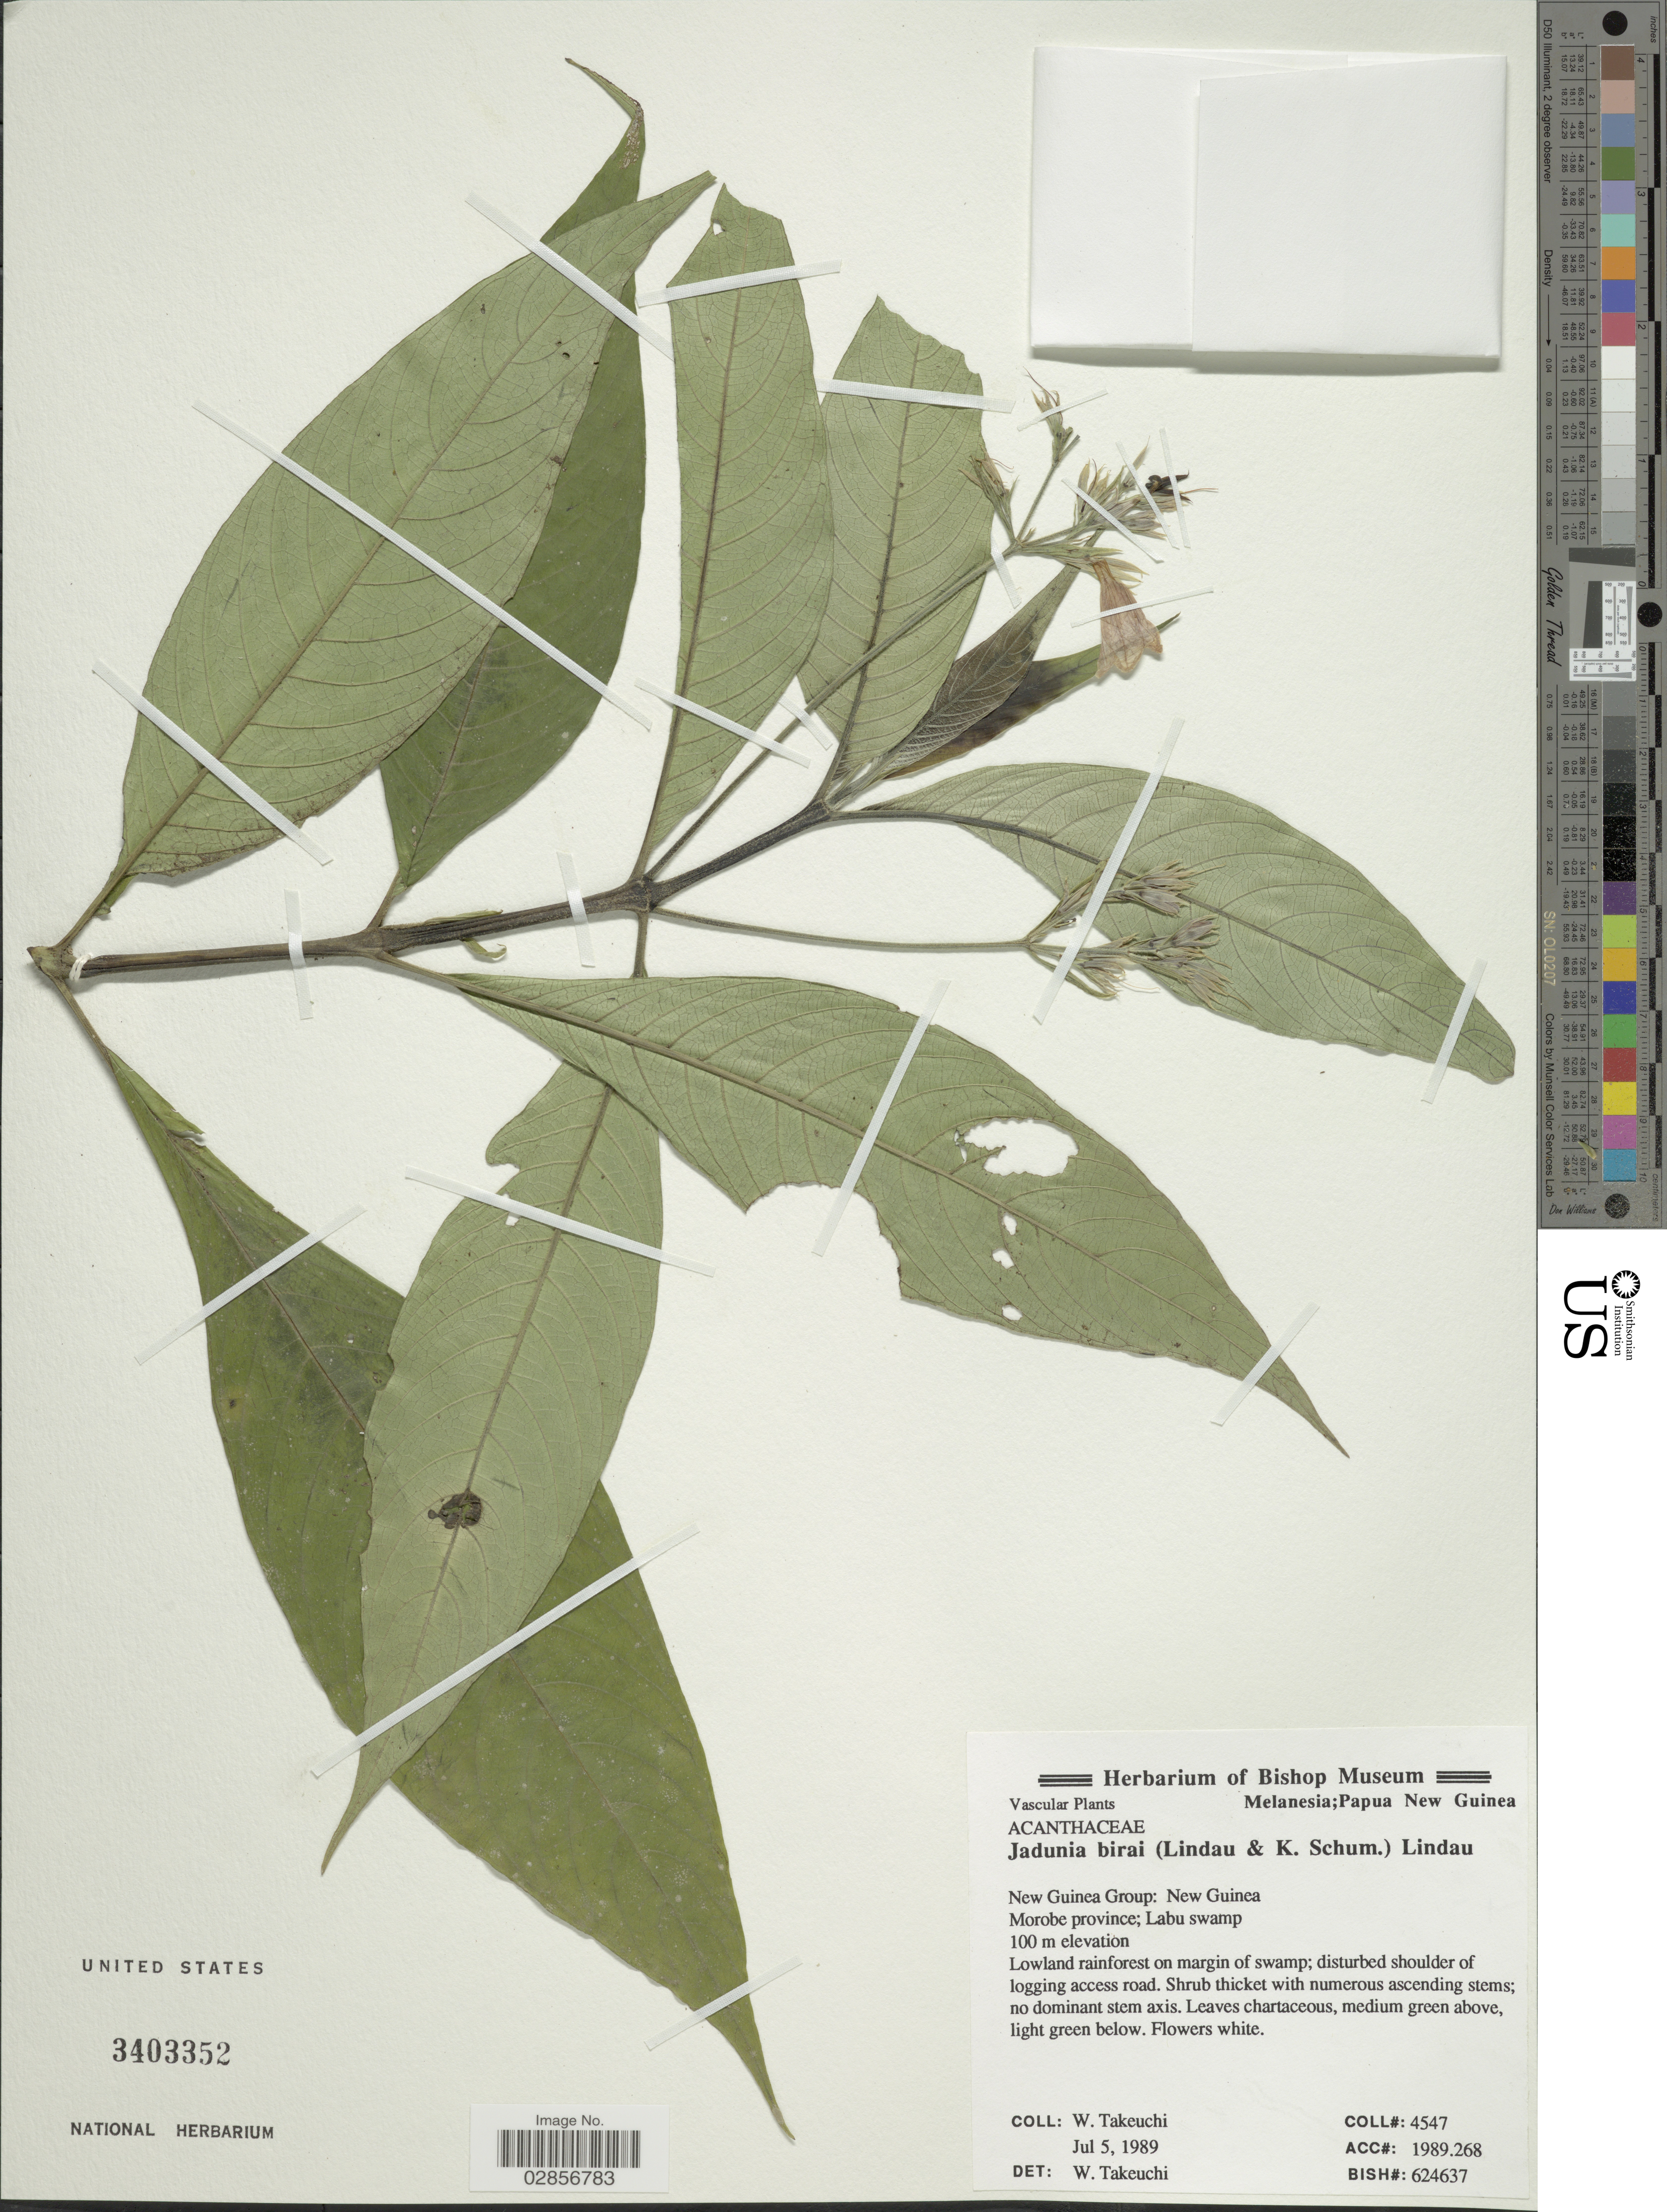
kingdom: Plantae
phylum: Tracheophyta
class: Magnoliopsida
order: Lamiales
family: Acanthaceae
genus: Strobilanthes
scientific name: Strobilanthes biroi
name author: Lindau & K. Schum.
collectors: W. Takeuchi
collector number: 4547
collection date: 1989-07-05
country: Papua New Guinea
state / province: Morobe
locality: Melanesia; New Guinea Group: New Guinea. Labu swamp.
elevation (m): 100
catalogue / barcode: US 3403352